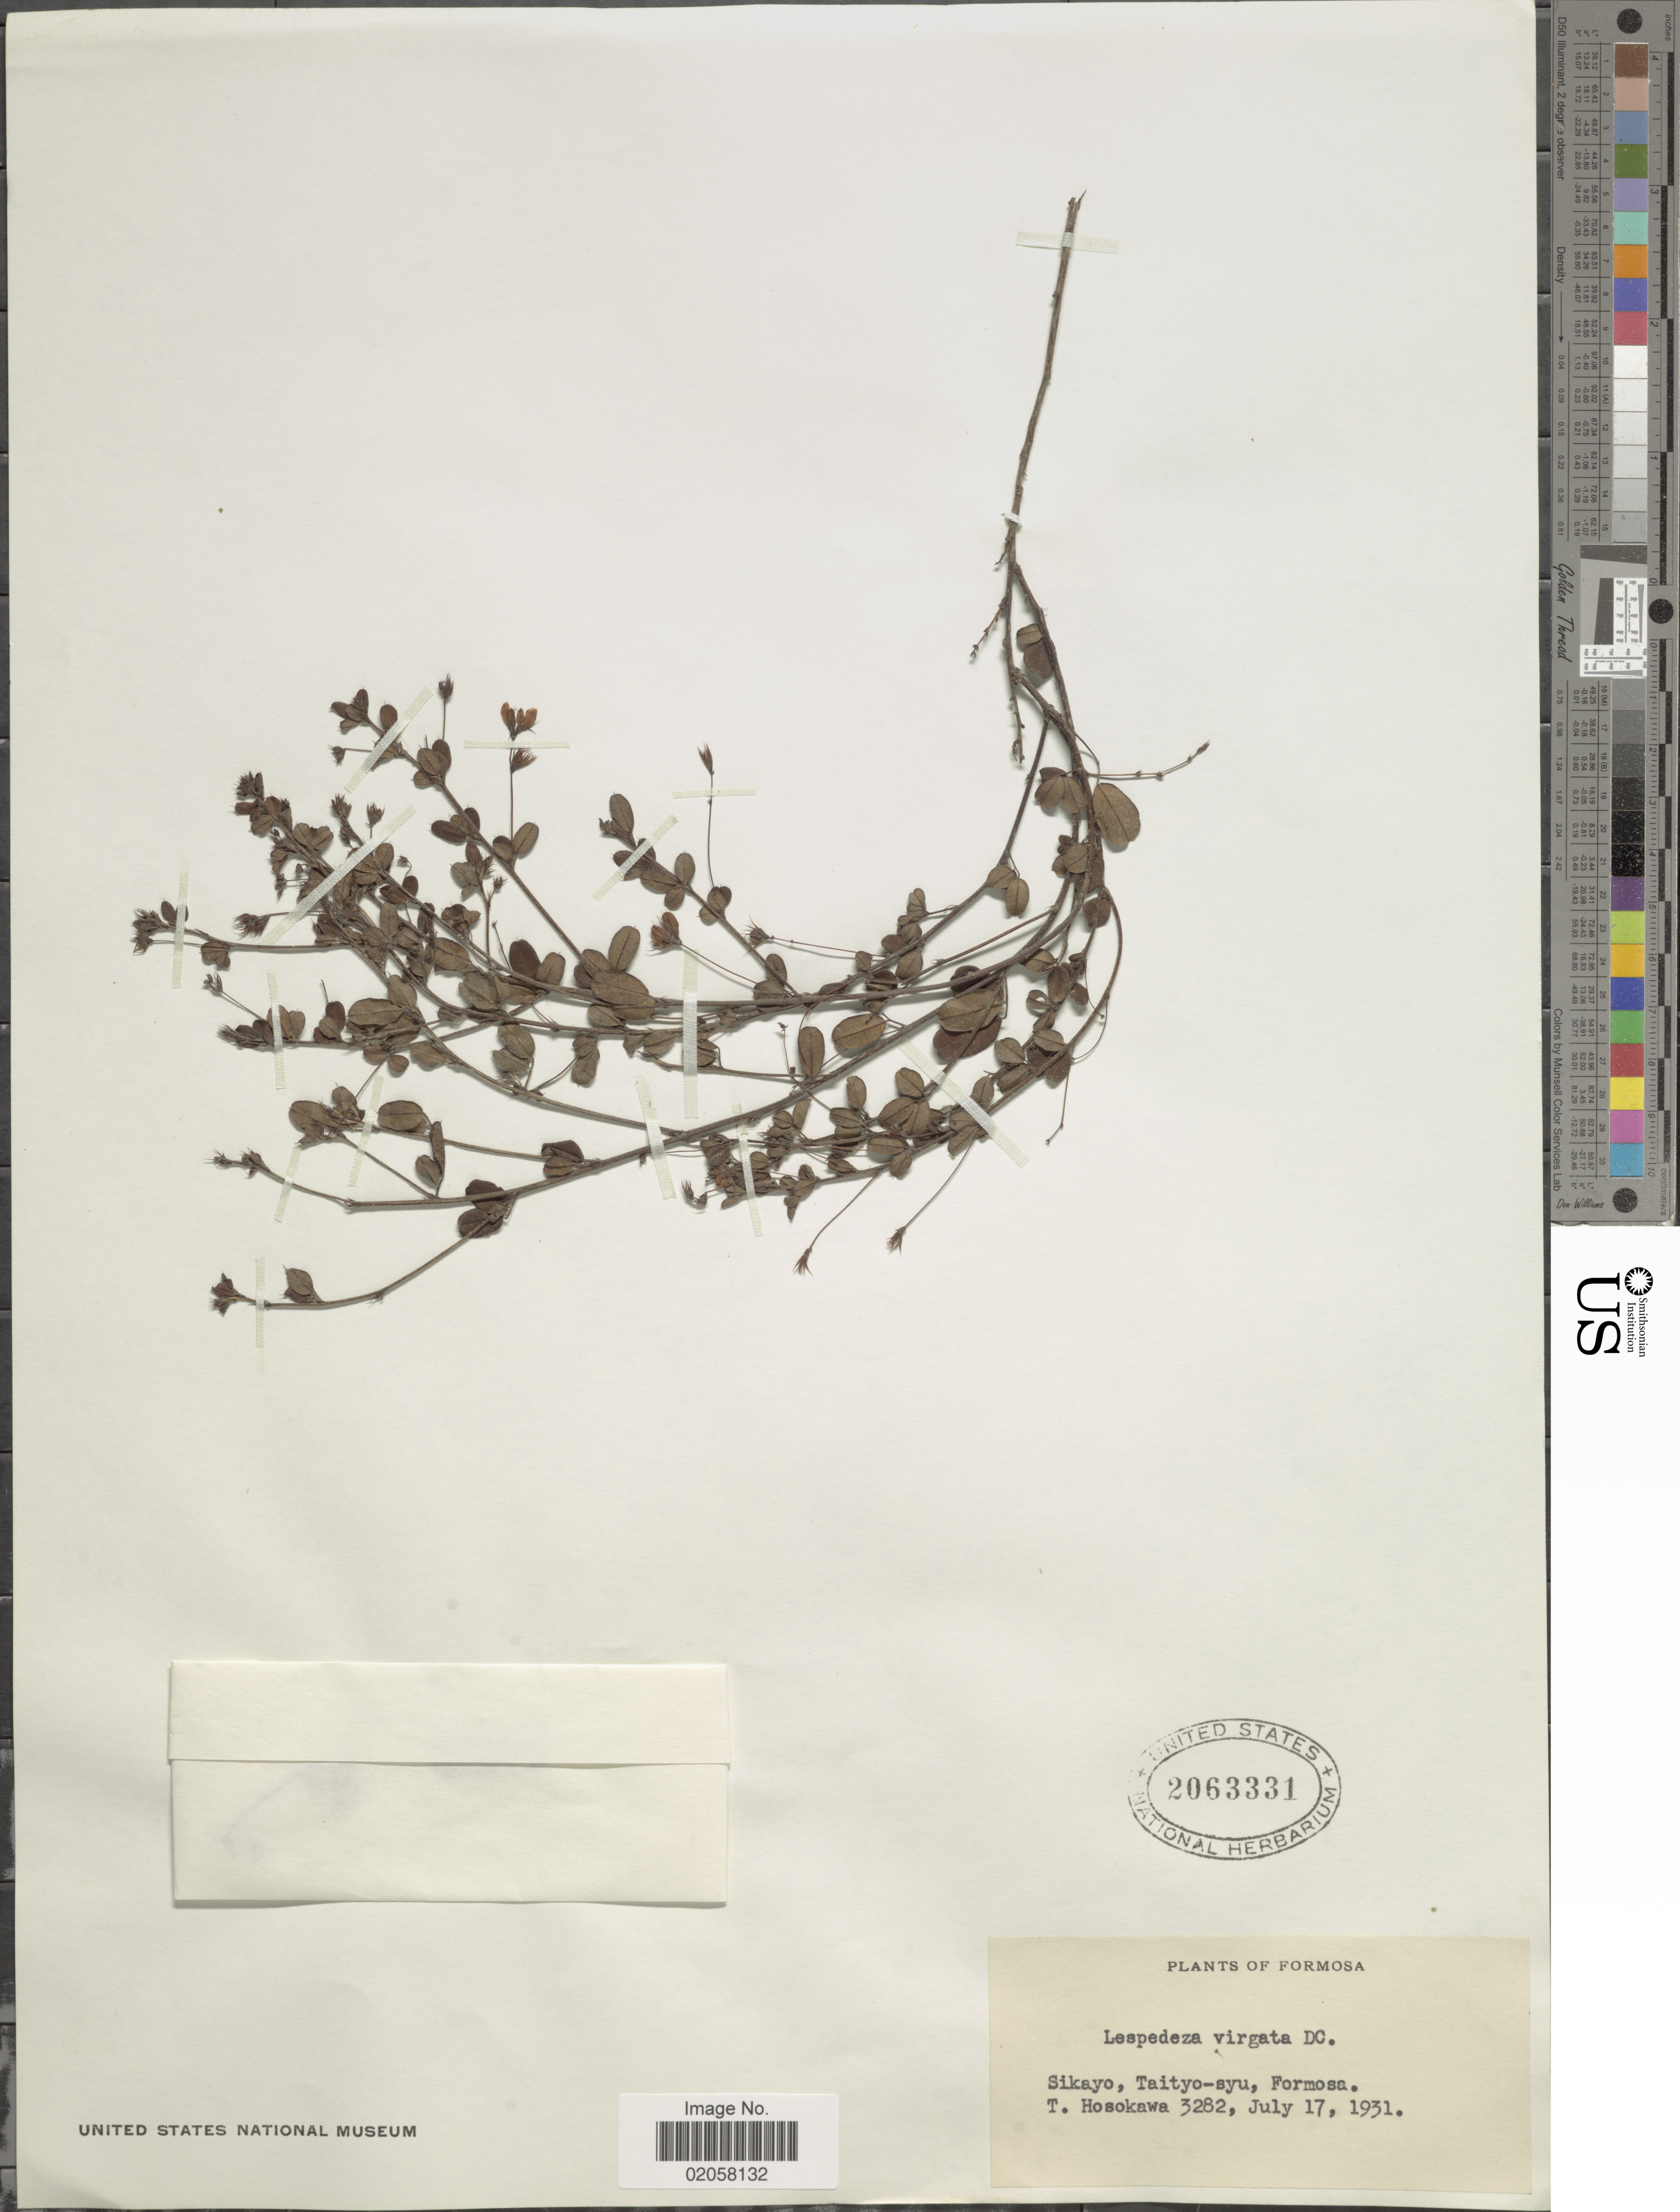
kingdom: Plantae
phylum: Tracheophyta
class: Magnoliopsida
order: Fabales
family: Fabaceae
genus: Lespedeza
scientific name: Lespedeza virgata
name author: (Thunb.) DC.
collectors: T. Hosokawa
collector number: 3282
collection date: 1931-07-17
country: Taiwan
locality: Sikayo, Taityo-syu, Formosa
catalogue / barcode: US 2063331